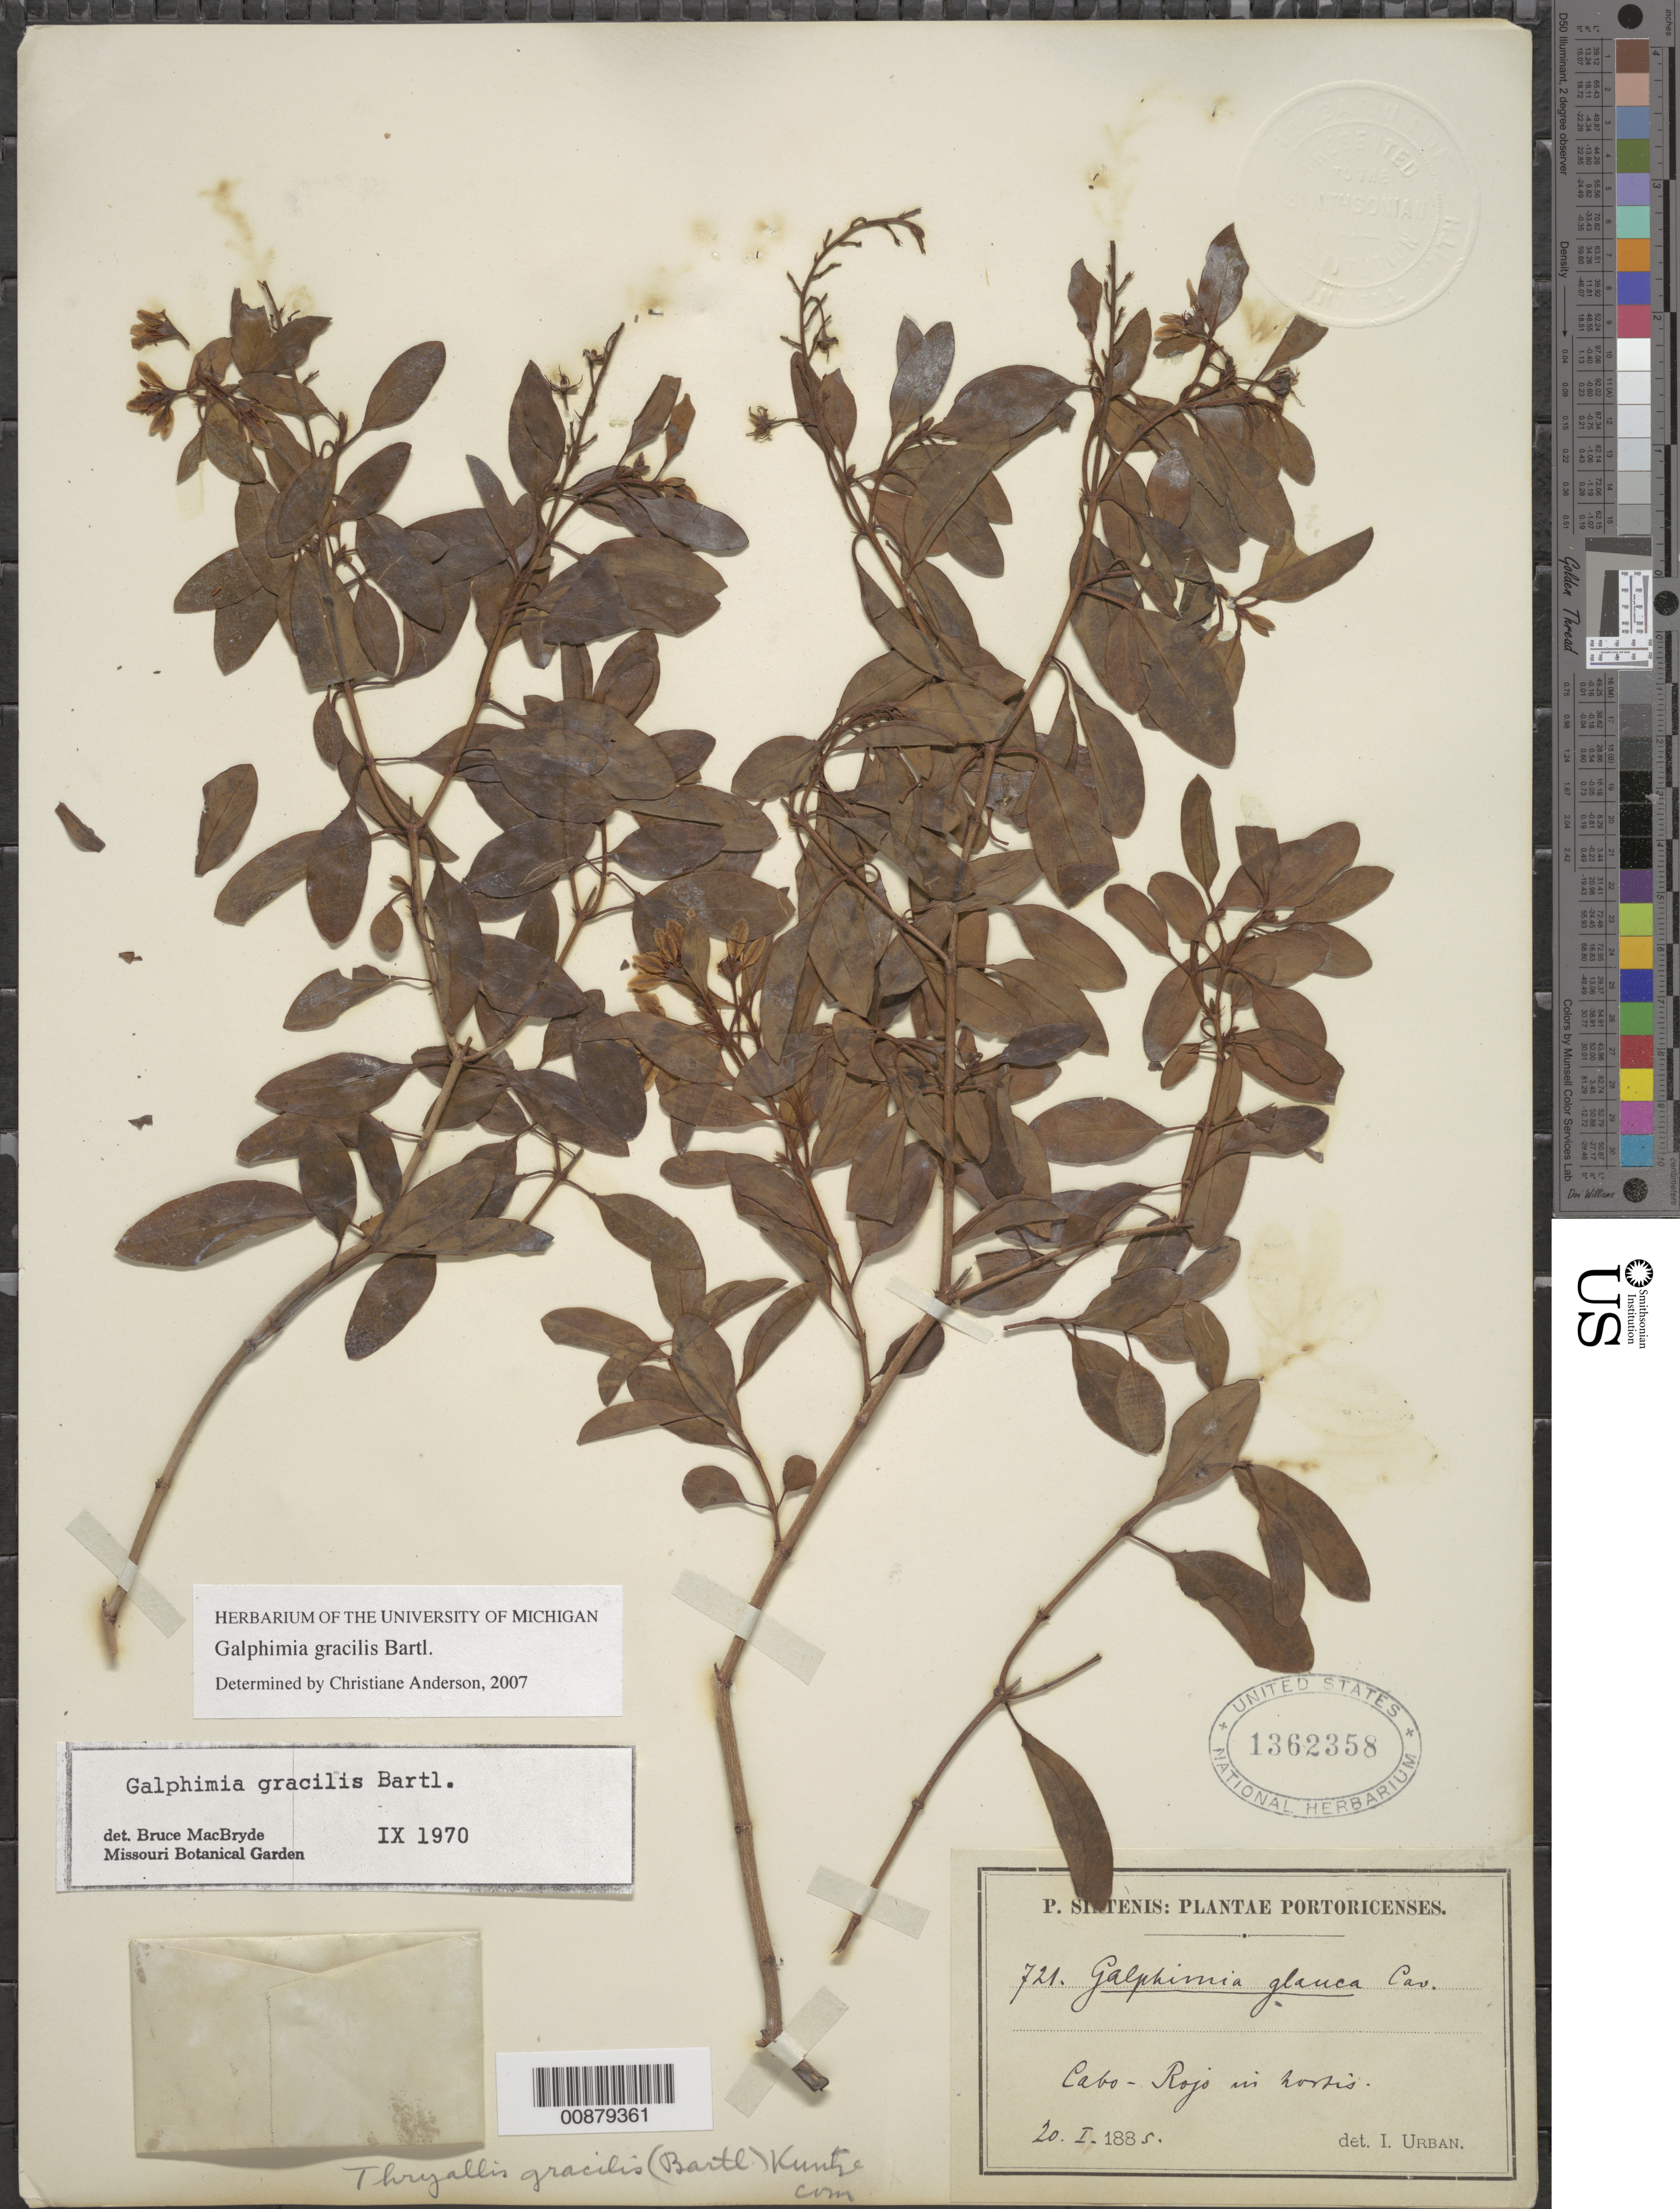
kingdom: Plantae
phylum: Tracheophyta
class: Magnoliopsida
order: Malpighiales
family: Malpighiaceae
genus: Galphimia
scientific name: Galphimia gracilis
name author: Bartl.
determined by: Anderson, C.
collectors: P. Sintenis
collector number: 721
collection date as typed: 20 Jan 1885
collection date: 1885-01-20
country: Puerto Rico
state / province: Cabo Rojo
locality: Cabo Rojo.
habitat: In hortis.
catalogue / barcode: US 1362358